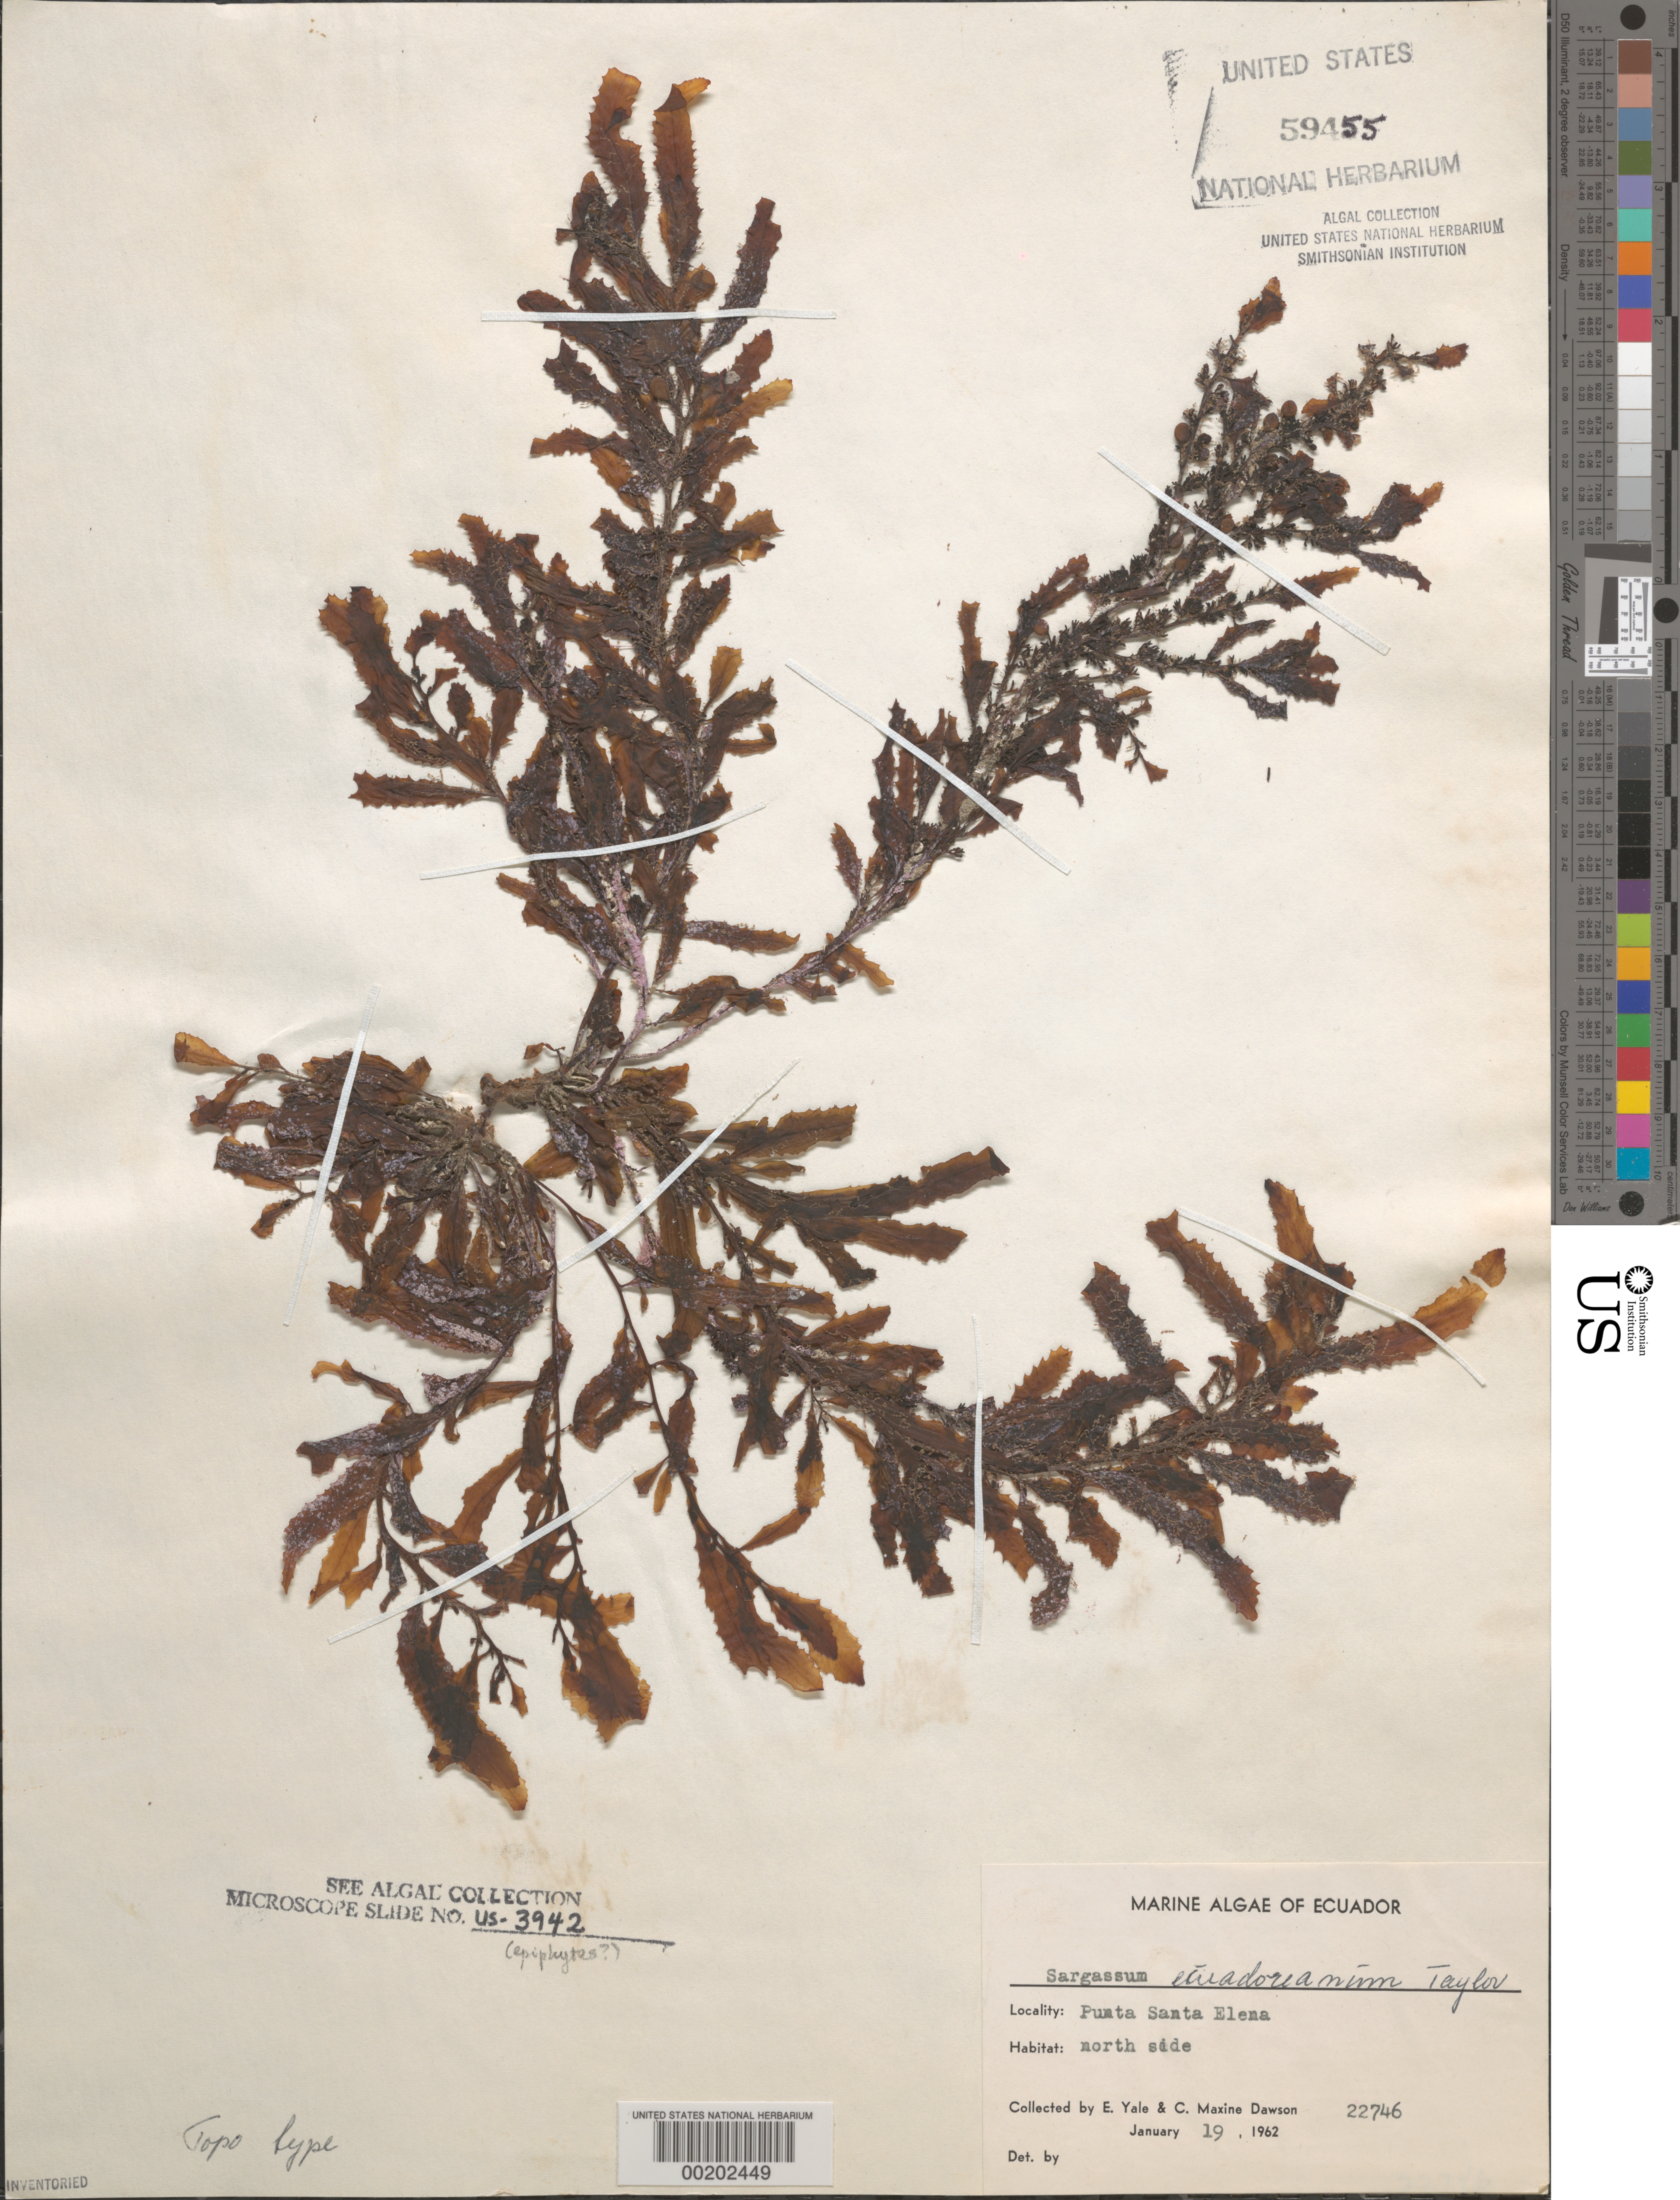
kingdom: Chromista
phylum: Ochrophyta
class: Phaeophyceae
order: Fucales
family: Sargassaceae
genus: Sargassum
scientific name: Sargassum ecuadoreanum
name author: W.R. Taylor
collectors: E. Y. Dawson & C. M. Dawson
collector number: EYD 22746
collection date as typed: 19 Jan 1962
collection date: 1962-01-19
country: Ecuador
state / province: Guayas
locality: Punta Santa Elena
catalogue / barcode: US 59455